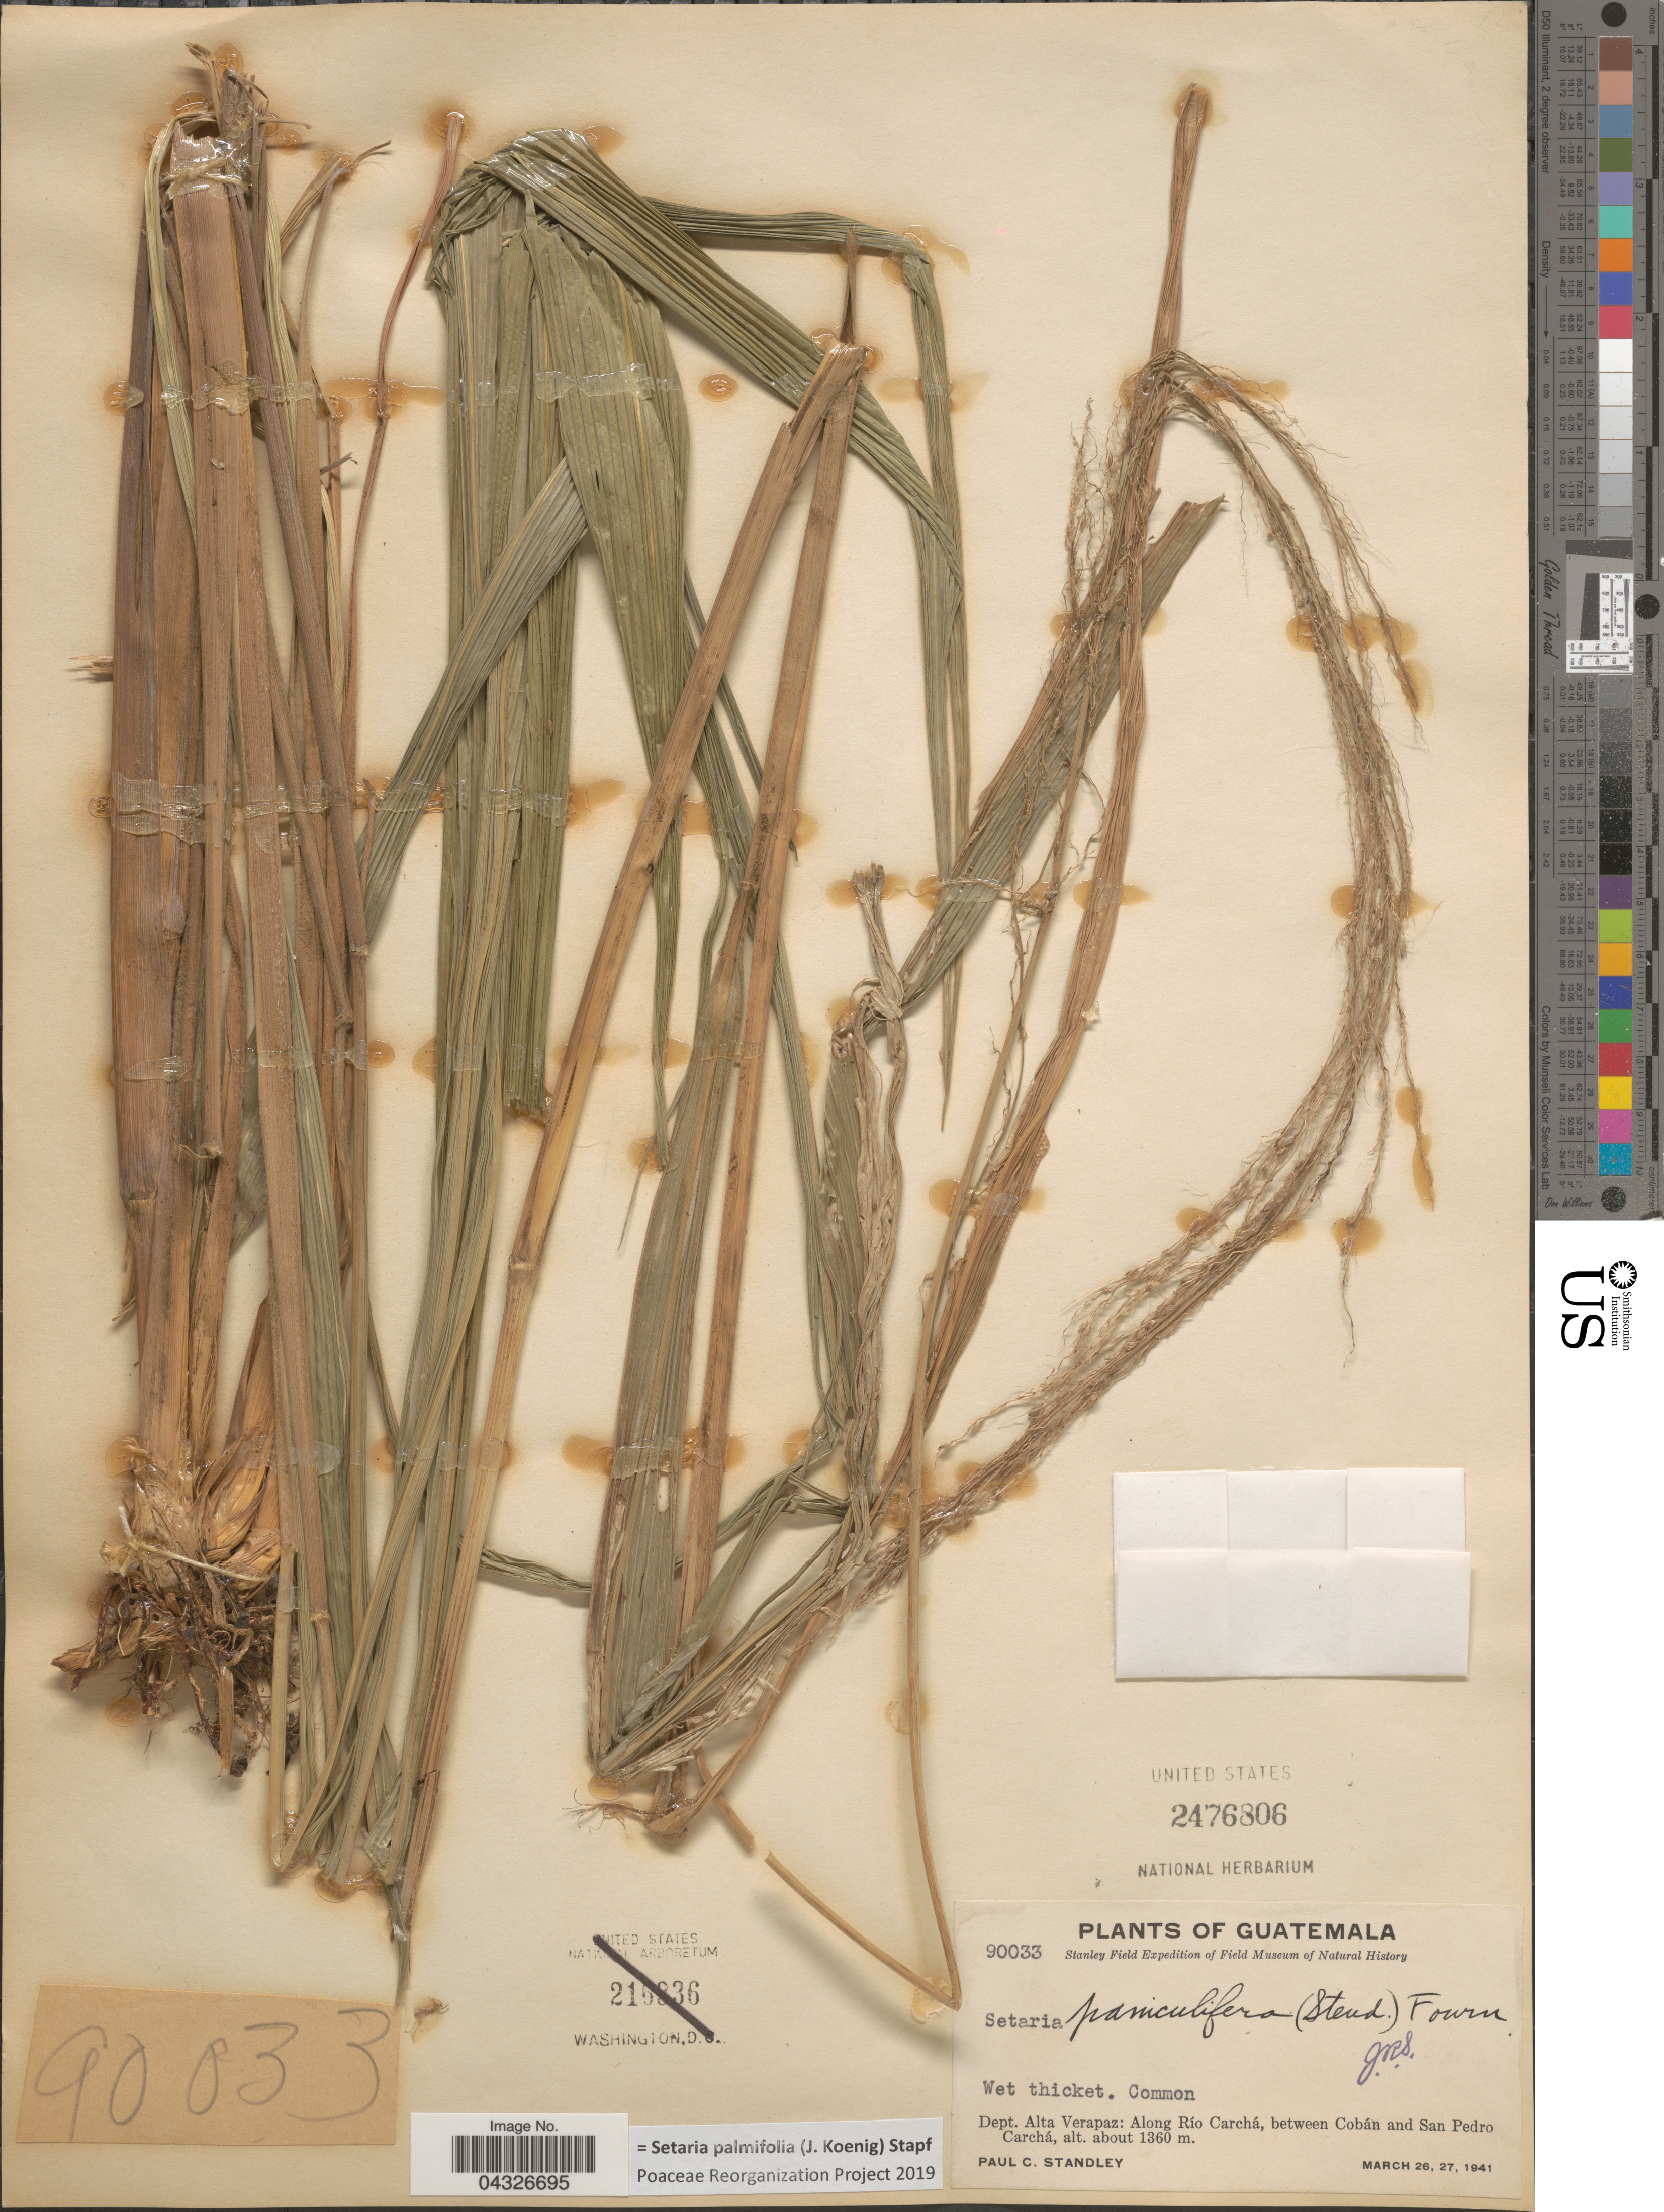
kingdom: Plantae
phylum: Tracheophyta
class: Liliopsida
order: Poales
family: Poaceae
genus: Setaria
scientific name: Setaria palmifolia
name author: (J. Koenig) Stapf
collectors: P. C. Standley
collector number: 90033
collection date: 1941-03-26/1941-03-27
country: Guatemala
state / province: Alta Verapaz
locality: Stanley Field Expedition. Dept. Alta Verapaz: Along Río Carchá, between Cobán and San Pedro Carchá.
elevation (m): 1360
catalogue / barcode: US 2476806